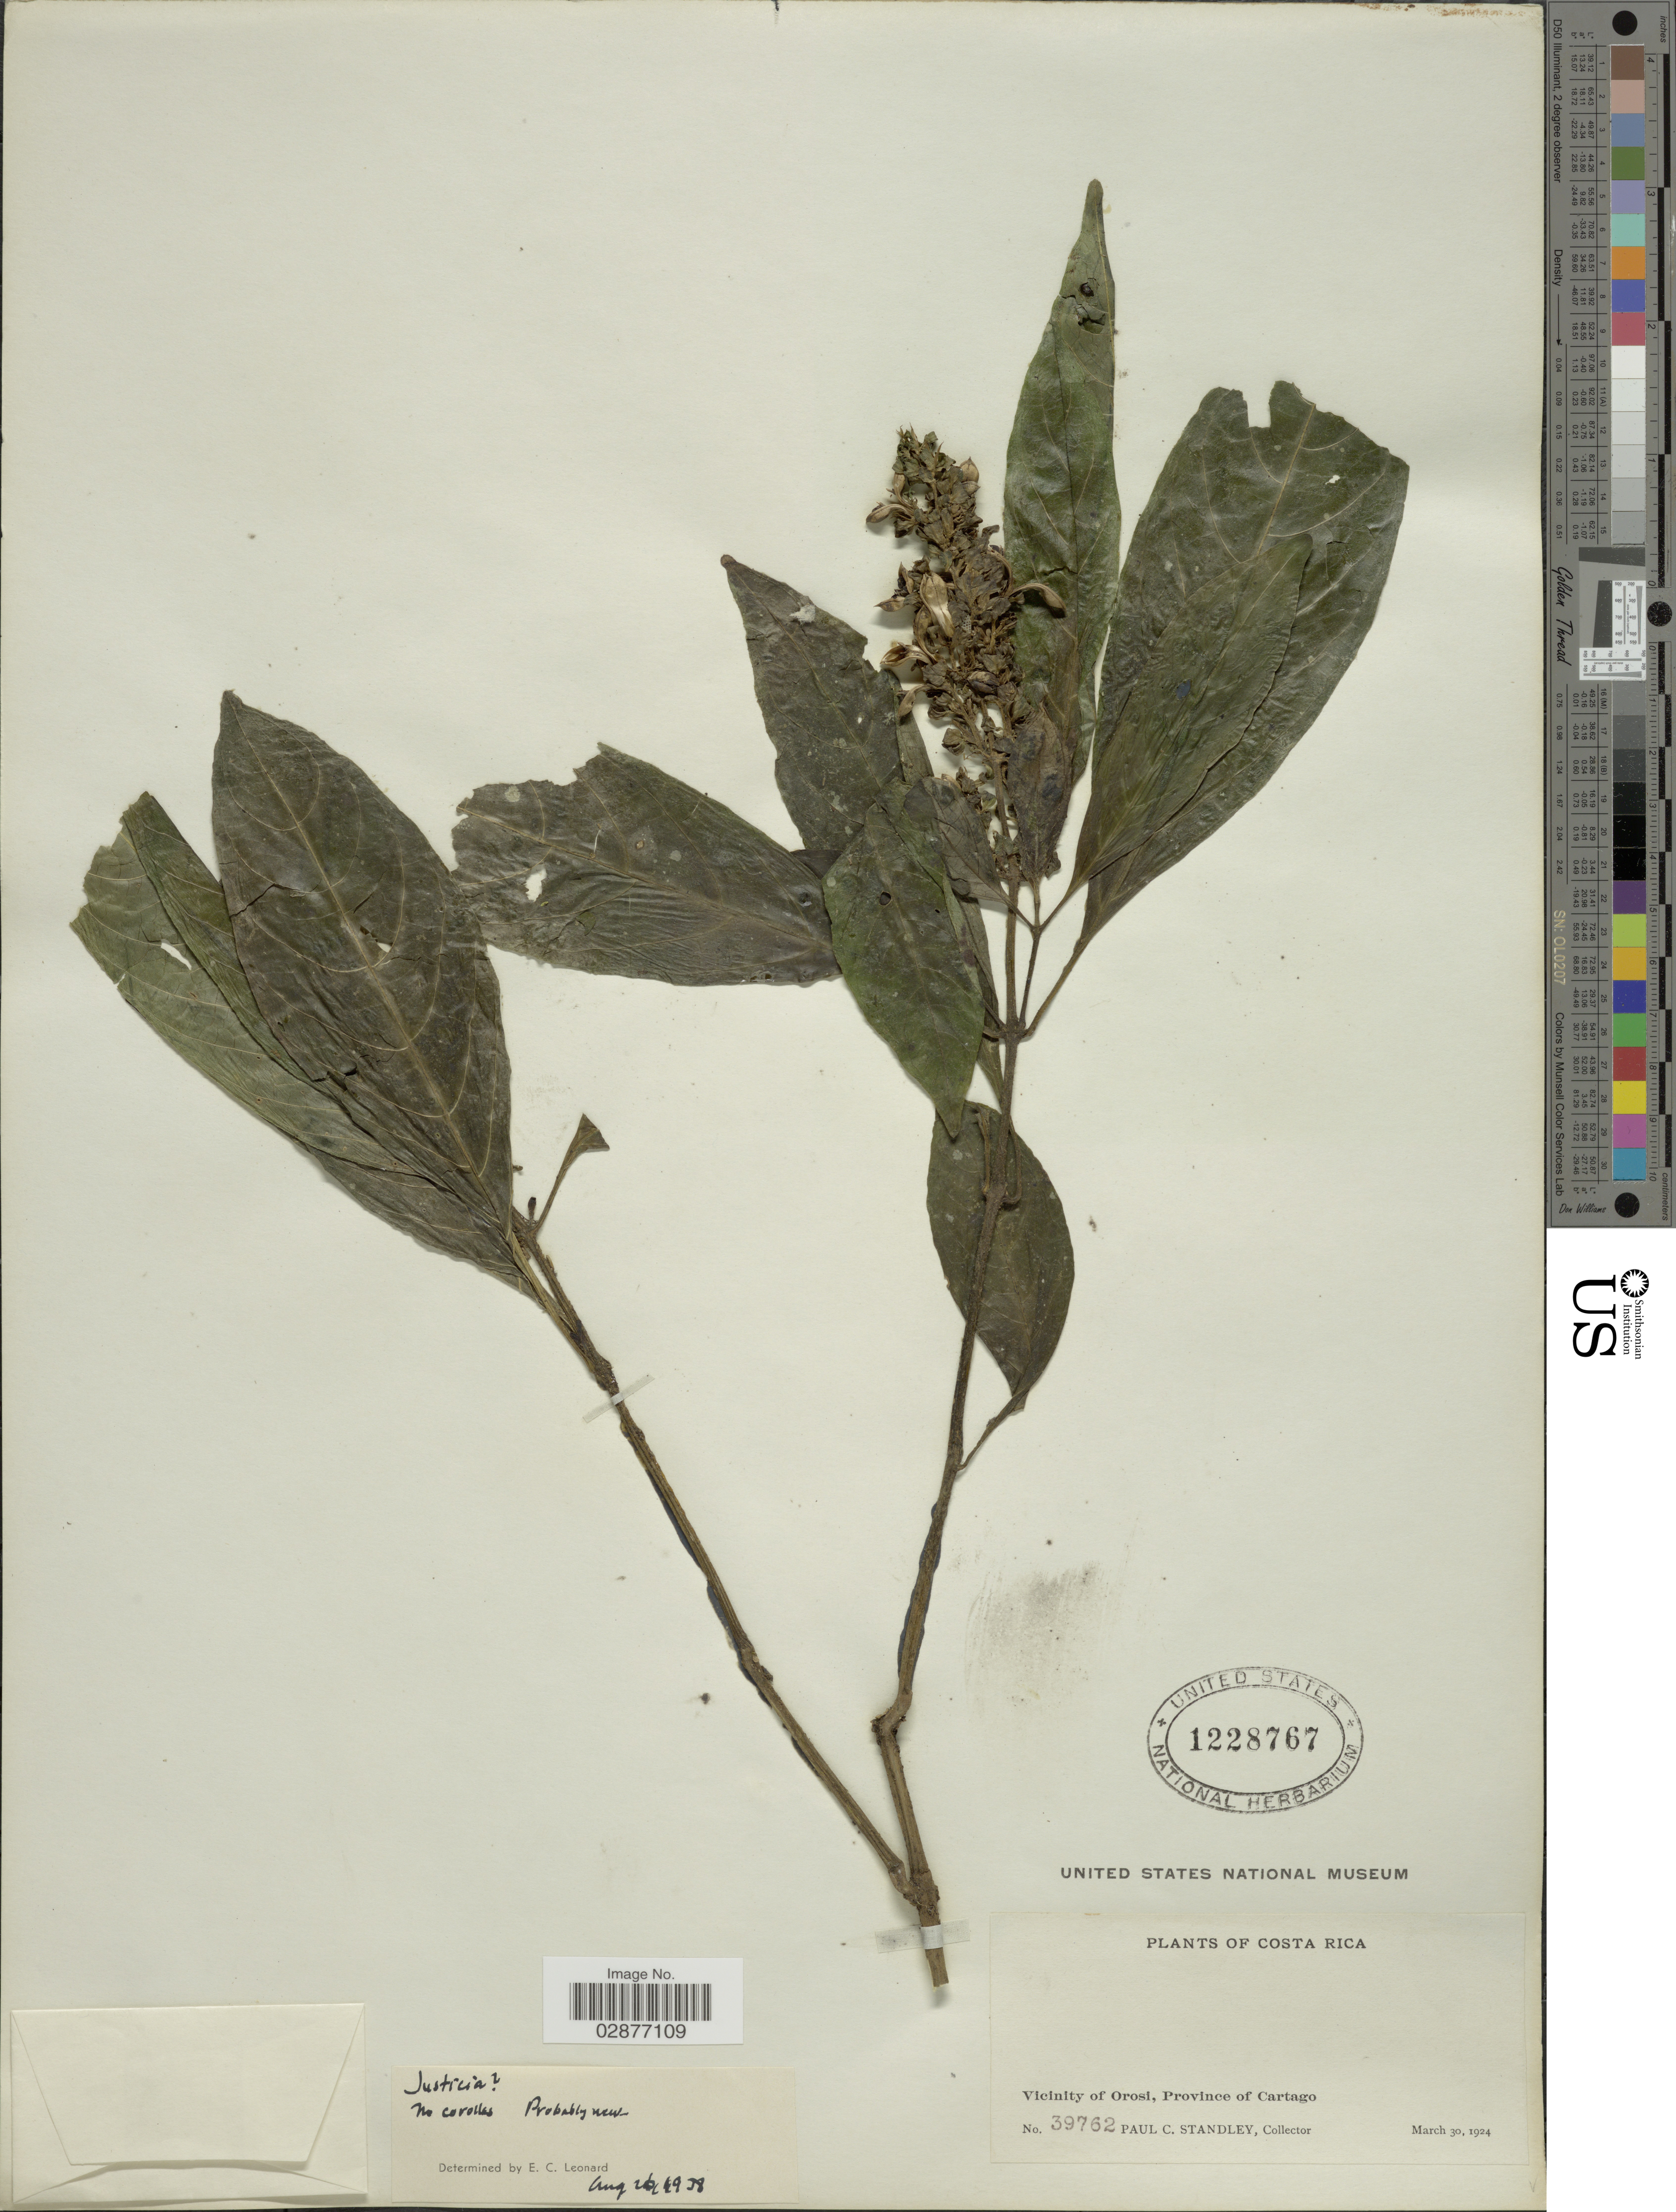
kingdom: Plantae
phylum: Tracheophyta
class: Magnoliopsida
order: Lamiales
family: Acanthaceae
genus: Justicia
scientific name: Justicia sp.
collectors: P. C. Standley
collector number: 39762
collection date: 1924-03-30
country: Costa Rica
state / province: Cartago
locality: Vicinity of Orosi.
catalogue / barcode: US 1228767